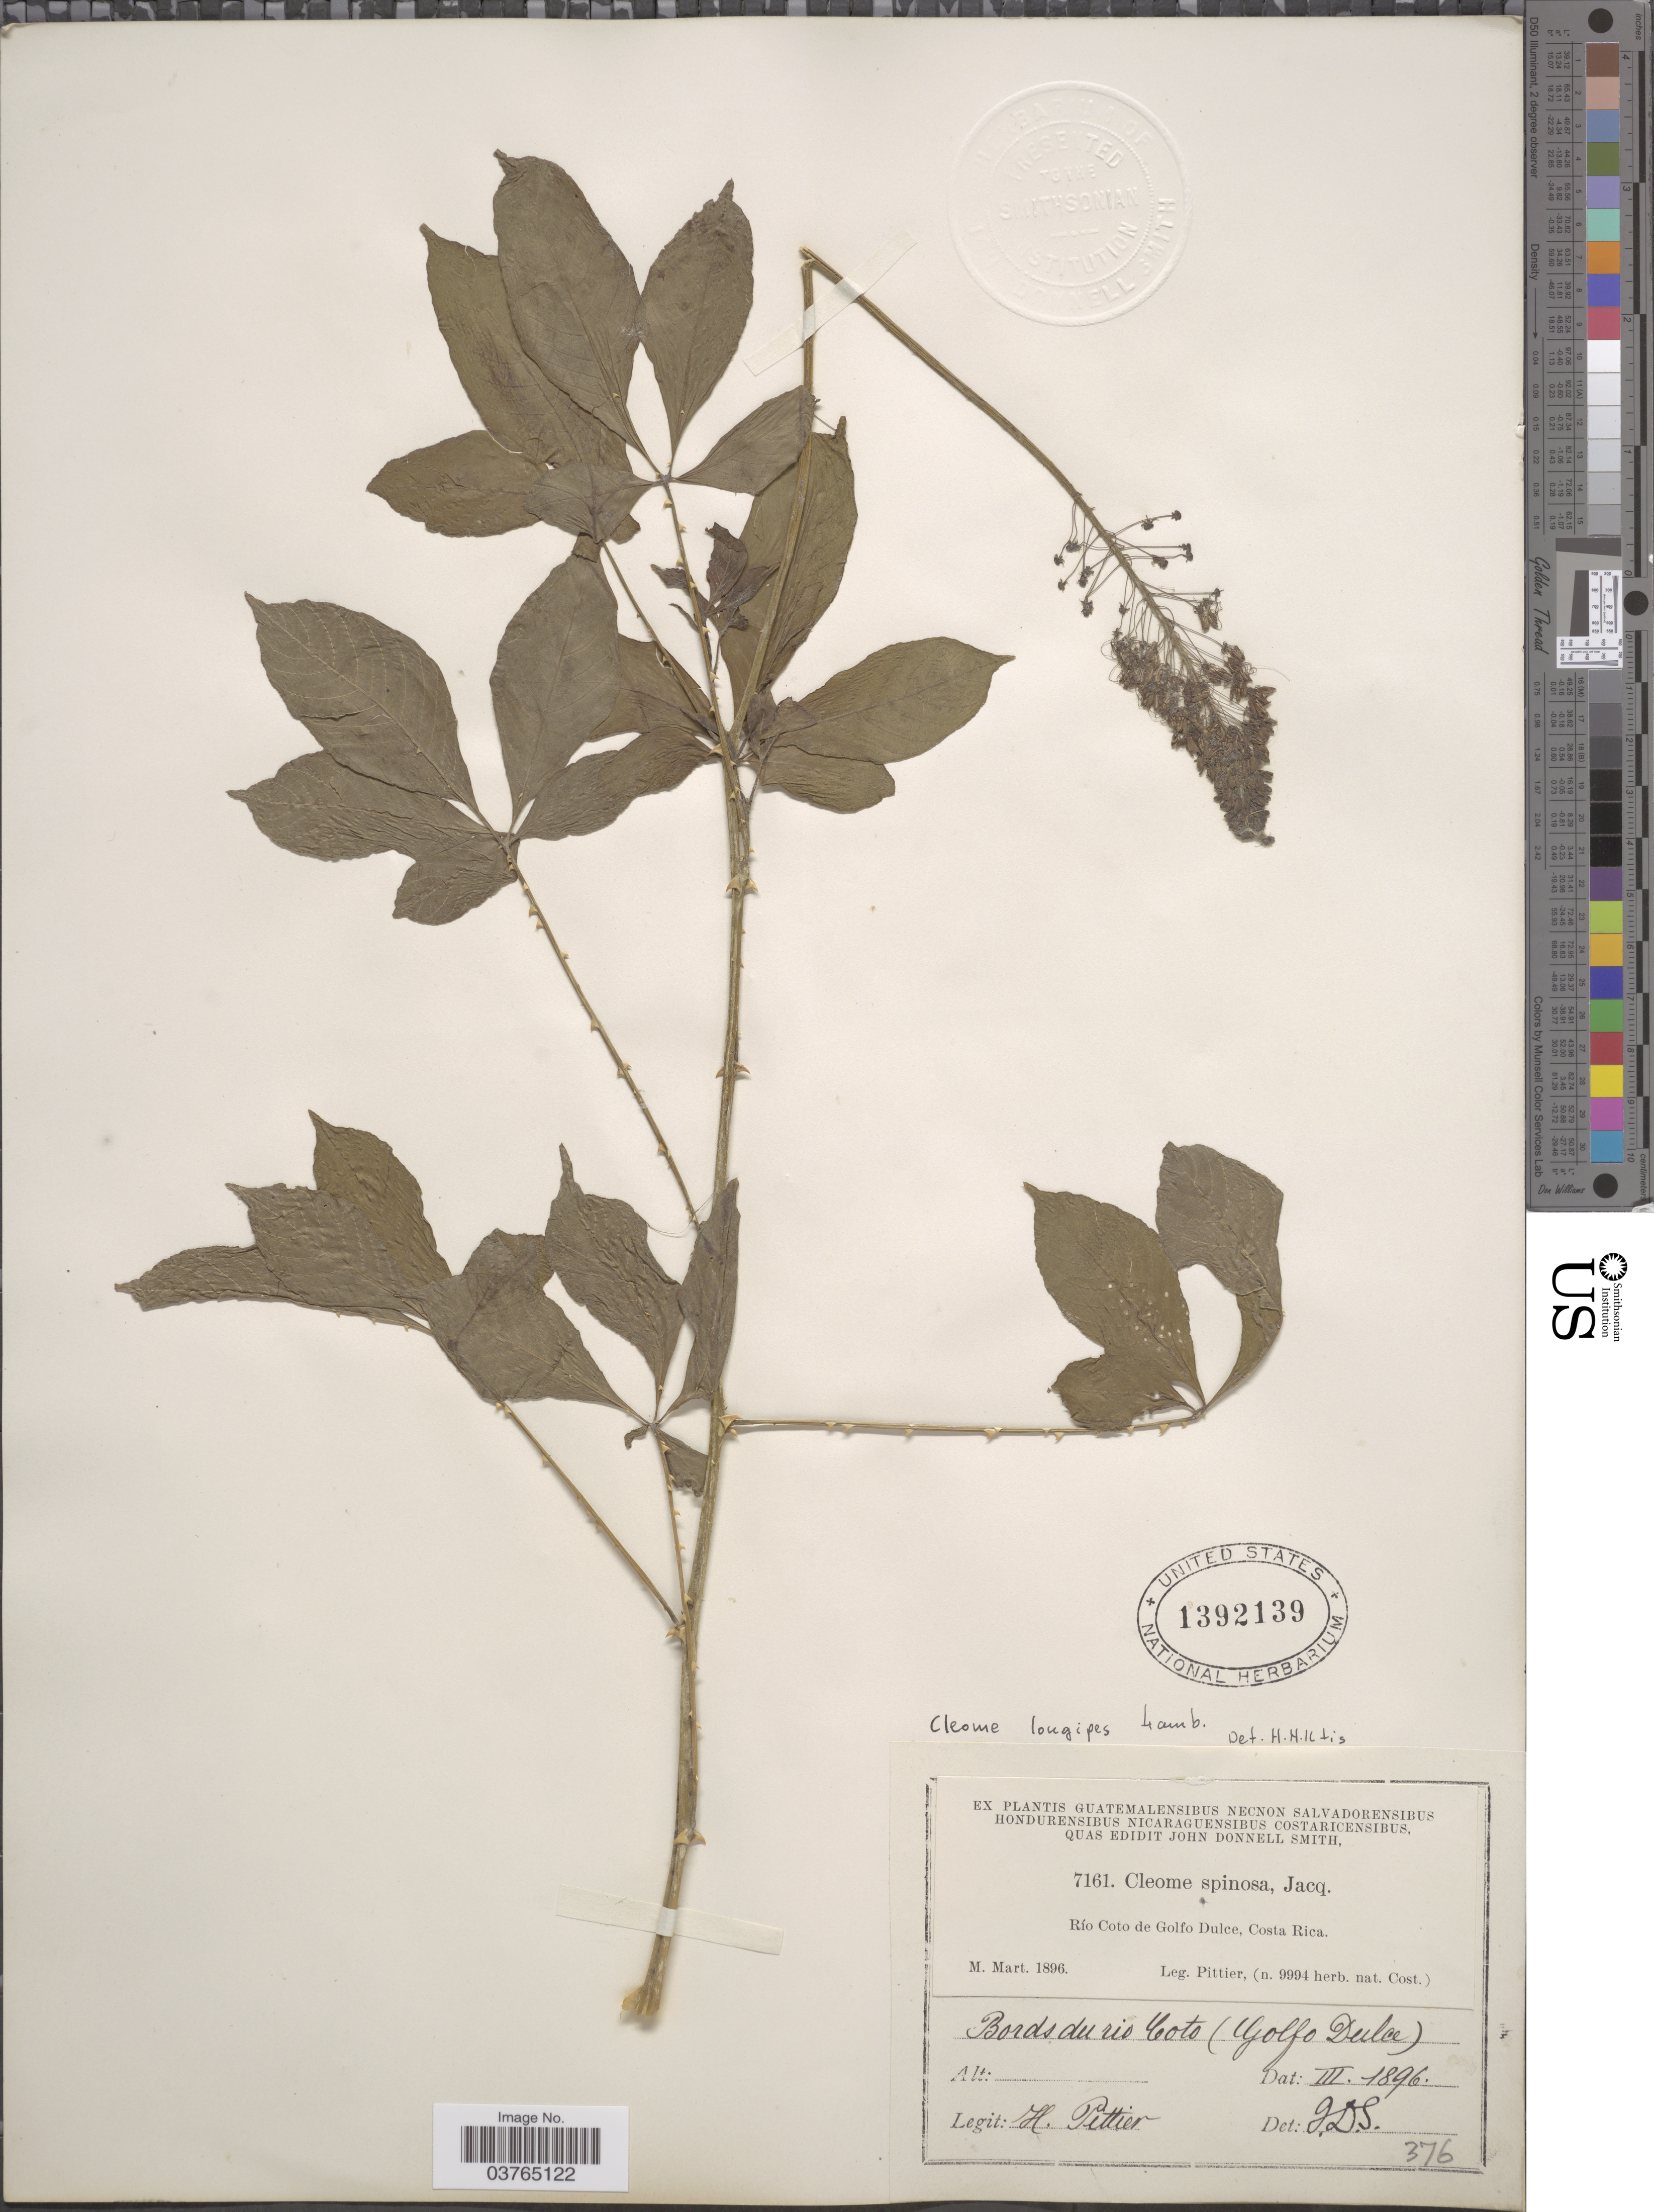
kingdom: Plantae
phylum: Tracheophyta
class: Magnoliopsida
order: Brassicales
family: Cleomaceae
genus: Tarenaya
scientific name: Tarenaya longipes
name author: (Lamb. ex DC.) Iltis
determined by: Strong, M. T., (US), Smithsonian Institution - National Museum of Natural History (UNITED STATES)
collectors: H. F. Pittier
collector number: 7161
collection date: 1896-03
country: Costa Rica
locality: Bords du rio Coto (Golfo Dulce).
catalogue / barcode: US 1392139